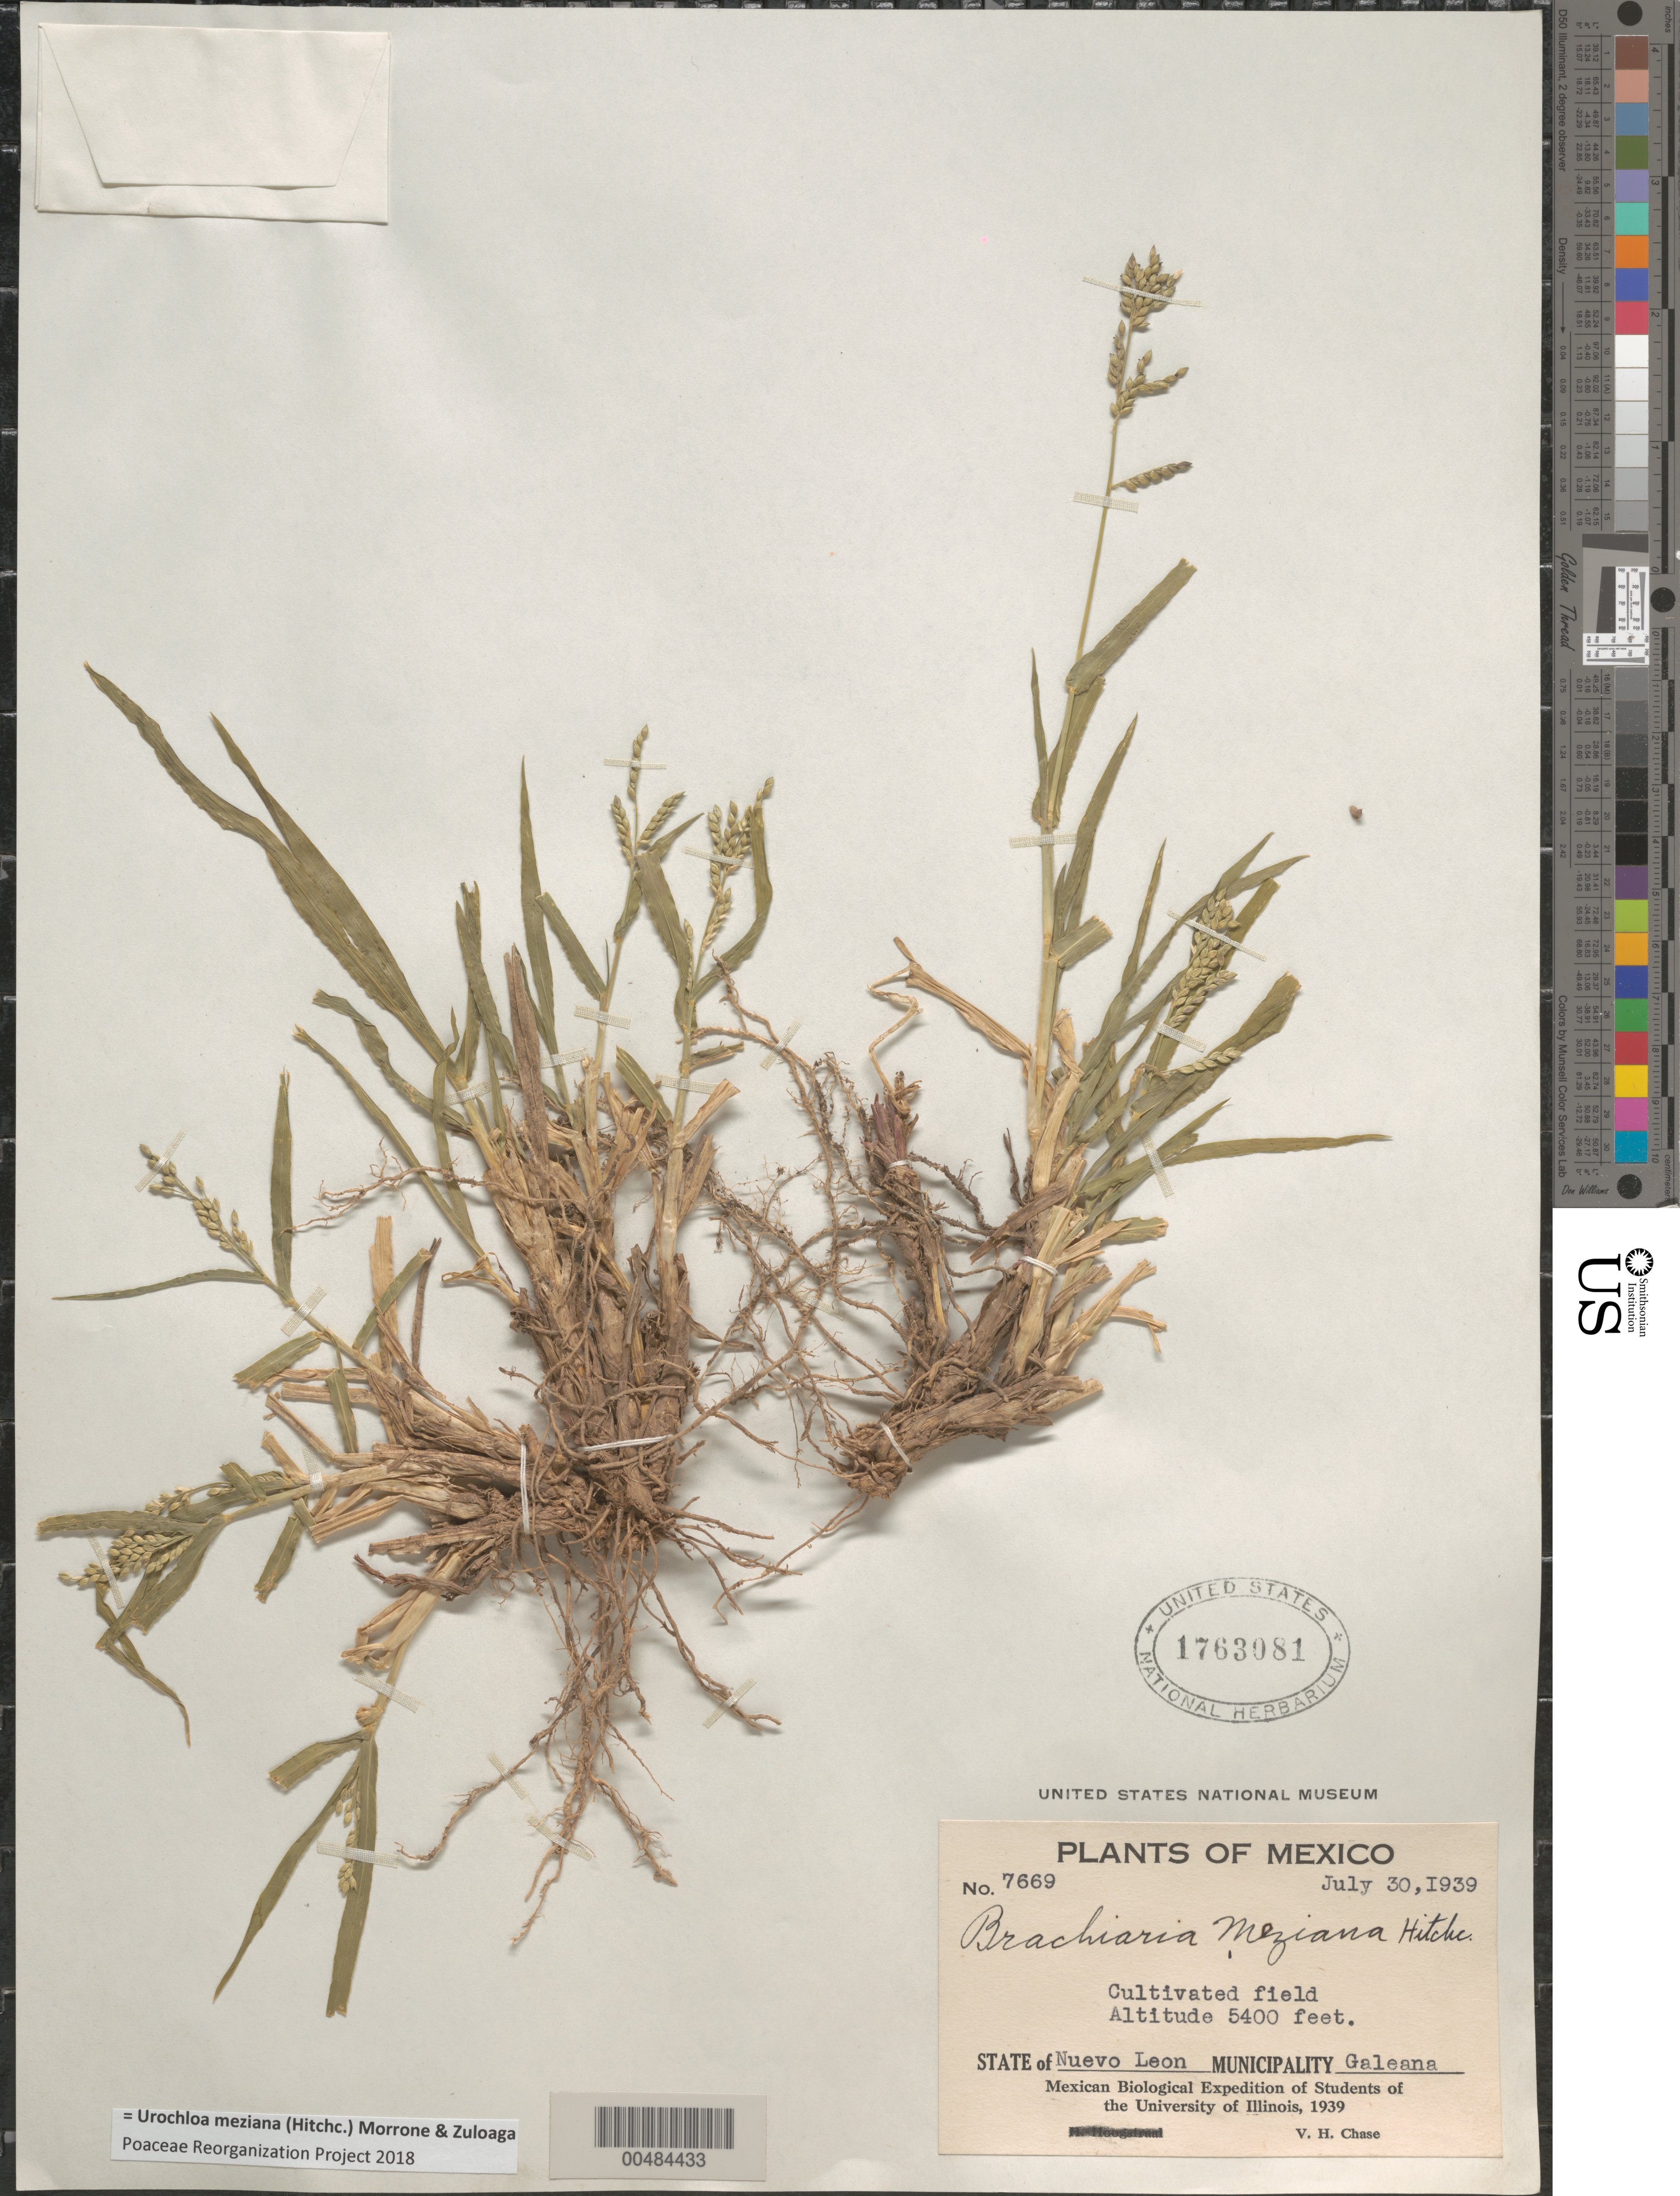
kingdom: Plantae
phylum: Tracheophyta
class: Liliopsida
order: Poales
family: Poaceae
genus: Brachiaria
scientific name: Brachiaria meziana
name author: Hitchc.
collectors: V. H. Chase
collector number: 7669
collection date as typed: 30 Jul 1939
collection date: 1939-07-30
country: Mexico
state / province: Nuevo León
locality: Galeana Mun.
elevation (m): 1646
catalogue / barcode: US 1763081